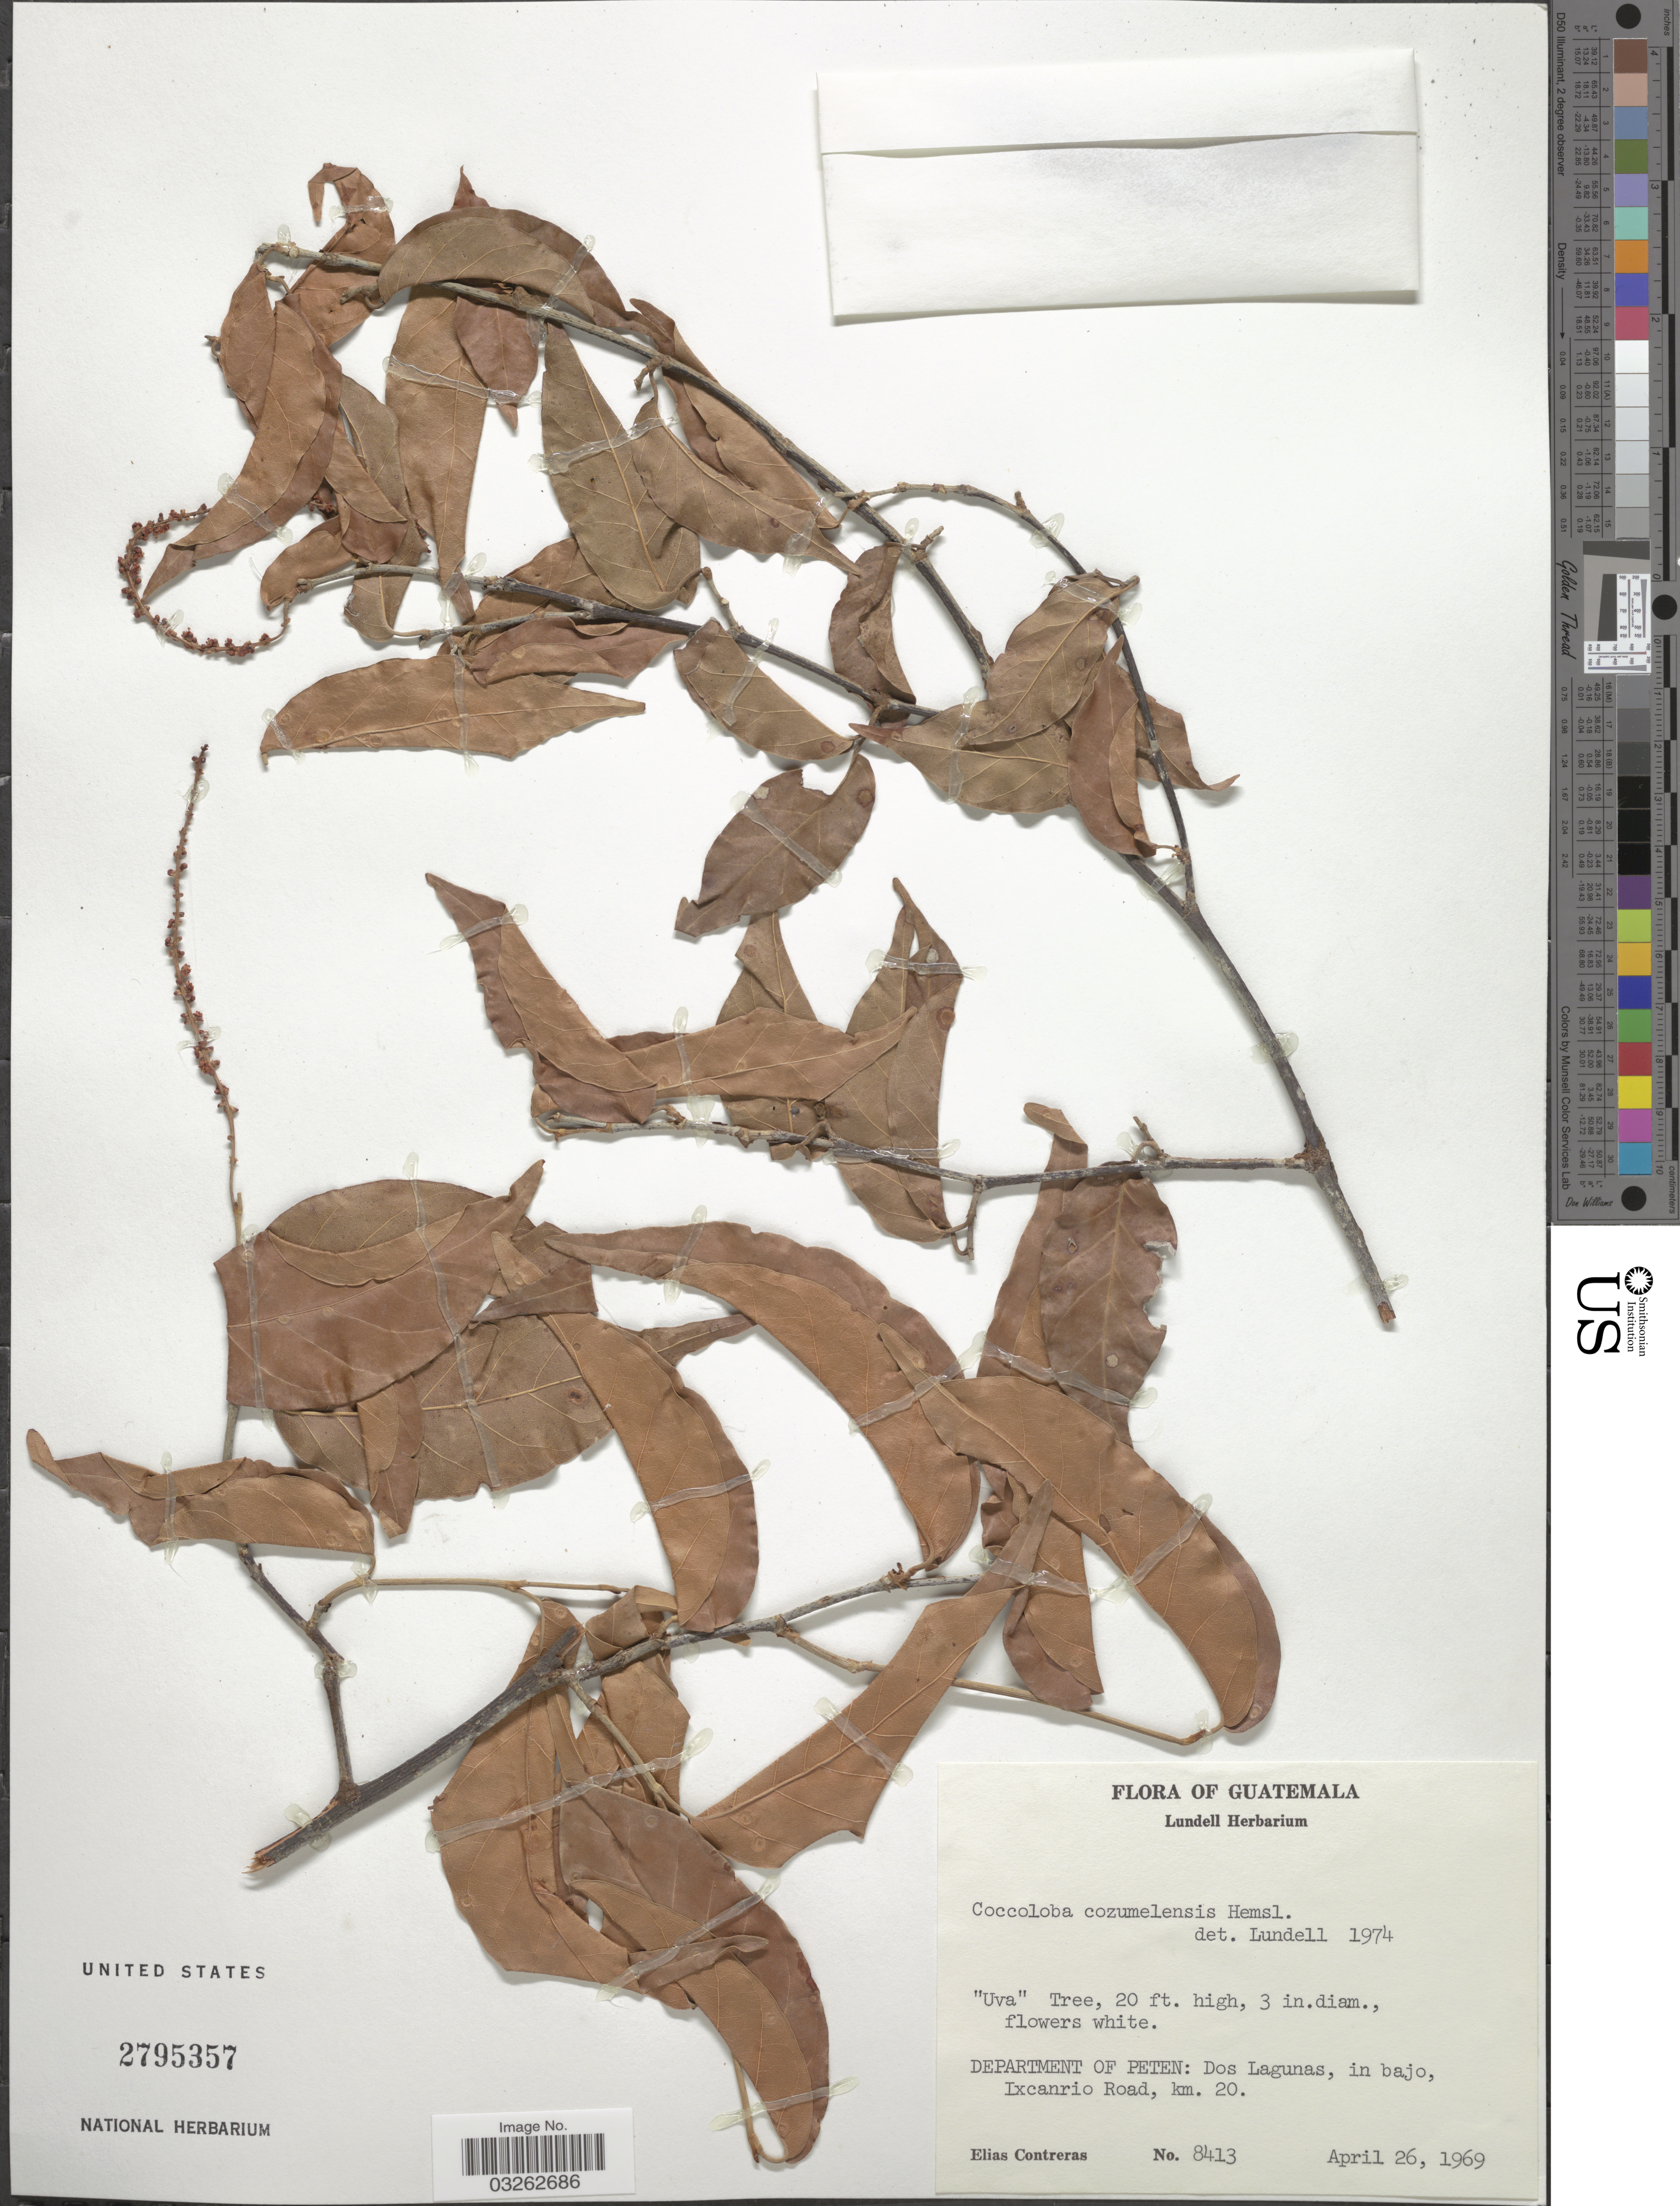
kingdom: Plantae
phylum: Tracheophyta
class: Magnoliopsida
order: Caryophyllales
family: Polygonaceae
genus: Coccoloba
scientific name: Coccoloba cozumelensis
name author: Hemsl.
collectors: E. Contreras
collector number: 8413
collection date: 1969-04-26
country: Guatemala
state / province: El Petén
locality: Department of Peten: Dos Lagunas, in bajo, Ixcanrio Road, km. 20.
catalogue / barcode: US 2795357